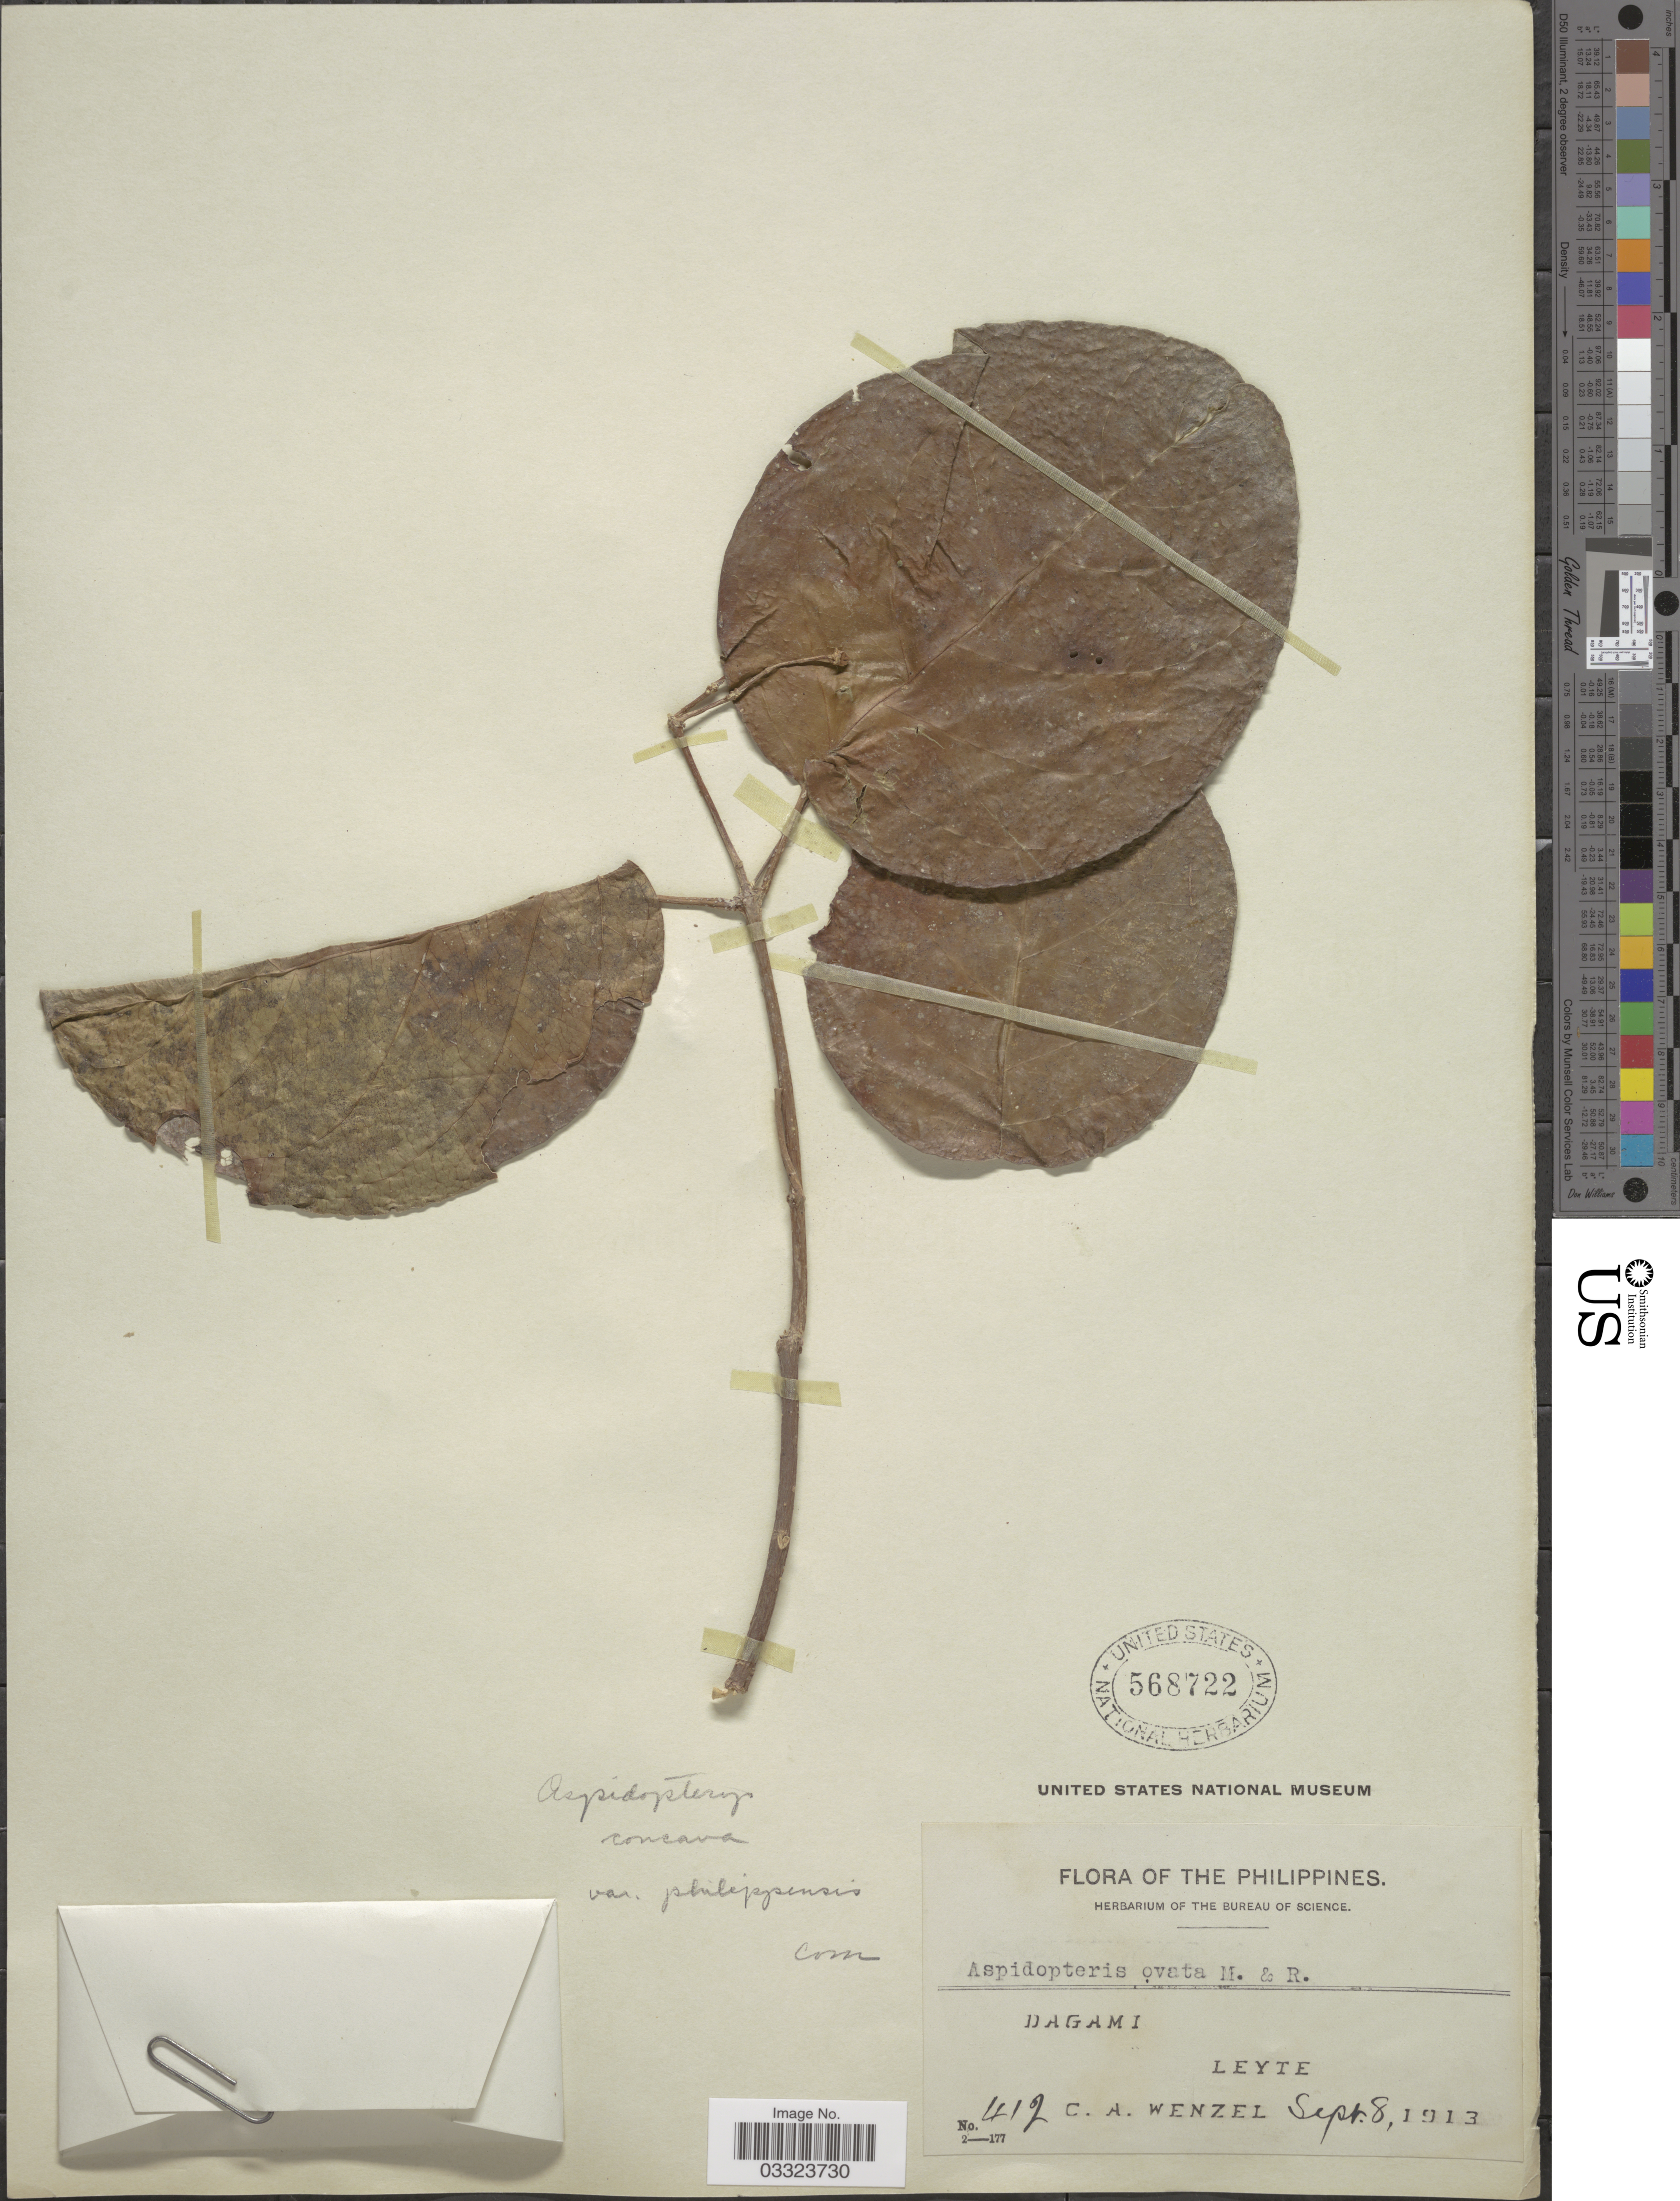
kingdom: Plantae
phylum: Tracheophyta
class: Magnoliopsida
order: Malpighiales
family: Malpighiaceae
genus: Aspidopterys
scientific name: Aspidopterys concava var. philippinensis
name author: Nied.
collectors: C. Wenzel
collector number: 412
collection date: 1913-09-08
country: Philippines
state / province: Eastern Visayas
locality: Dagami. Leyte.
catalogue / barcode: US 568722